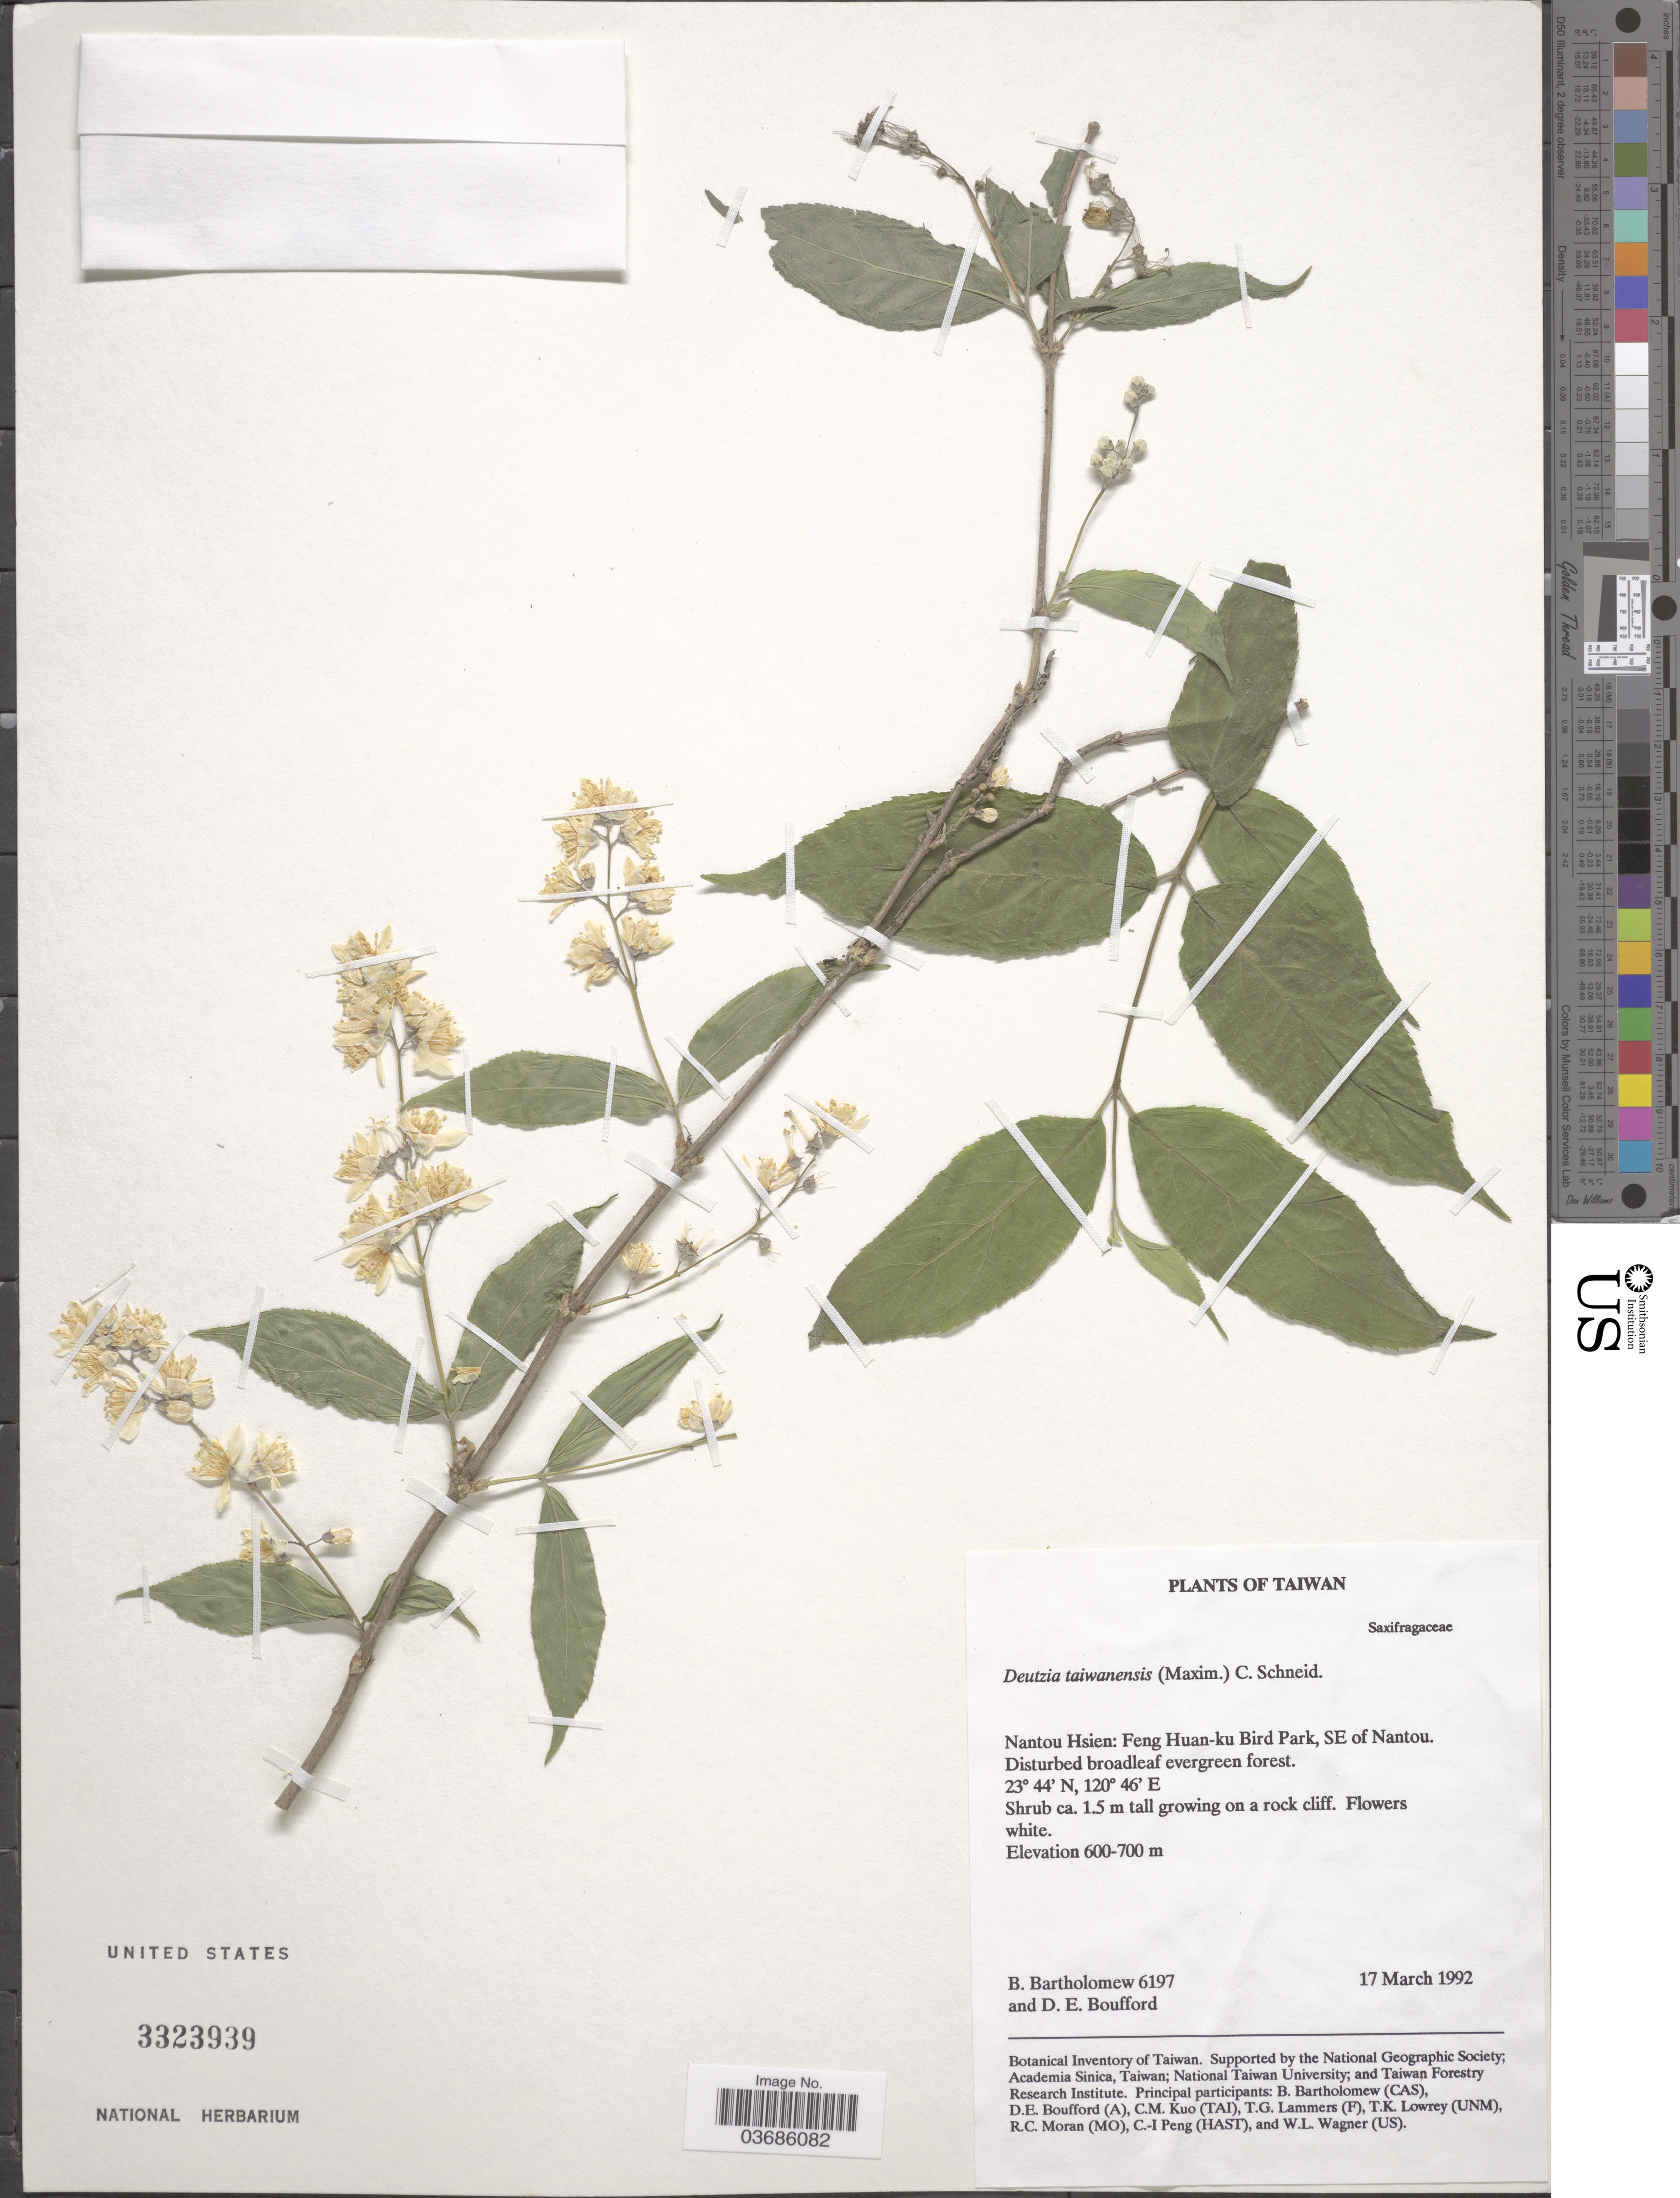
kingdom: Plantae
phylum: Tracheophyta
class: Magnoliopsida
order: Cornales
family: Hydrangeaceae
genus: Deutzia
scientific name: Deutzia taiwanensis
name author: (Maxim.) C.K. Schneid.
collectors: B. Bartholomew & D. E. Boufford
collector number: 6197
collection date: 1992-03-17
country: Taiwan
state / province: Nantou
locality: Nantou Hsien: Feng Huan-ku Bird Park, SE of Nantou.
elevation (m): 600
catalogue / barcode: US 3323939